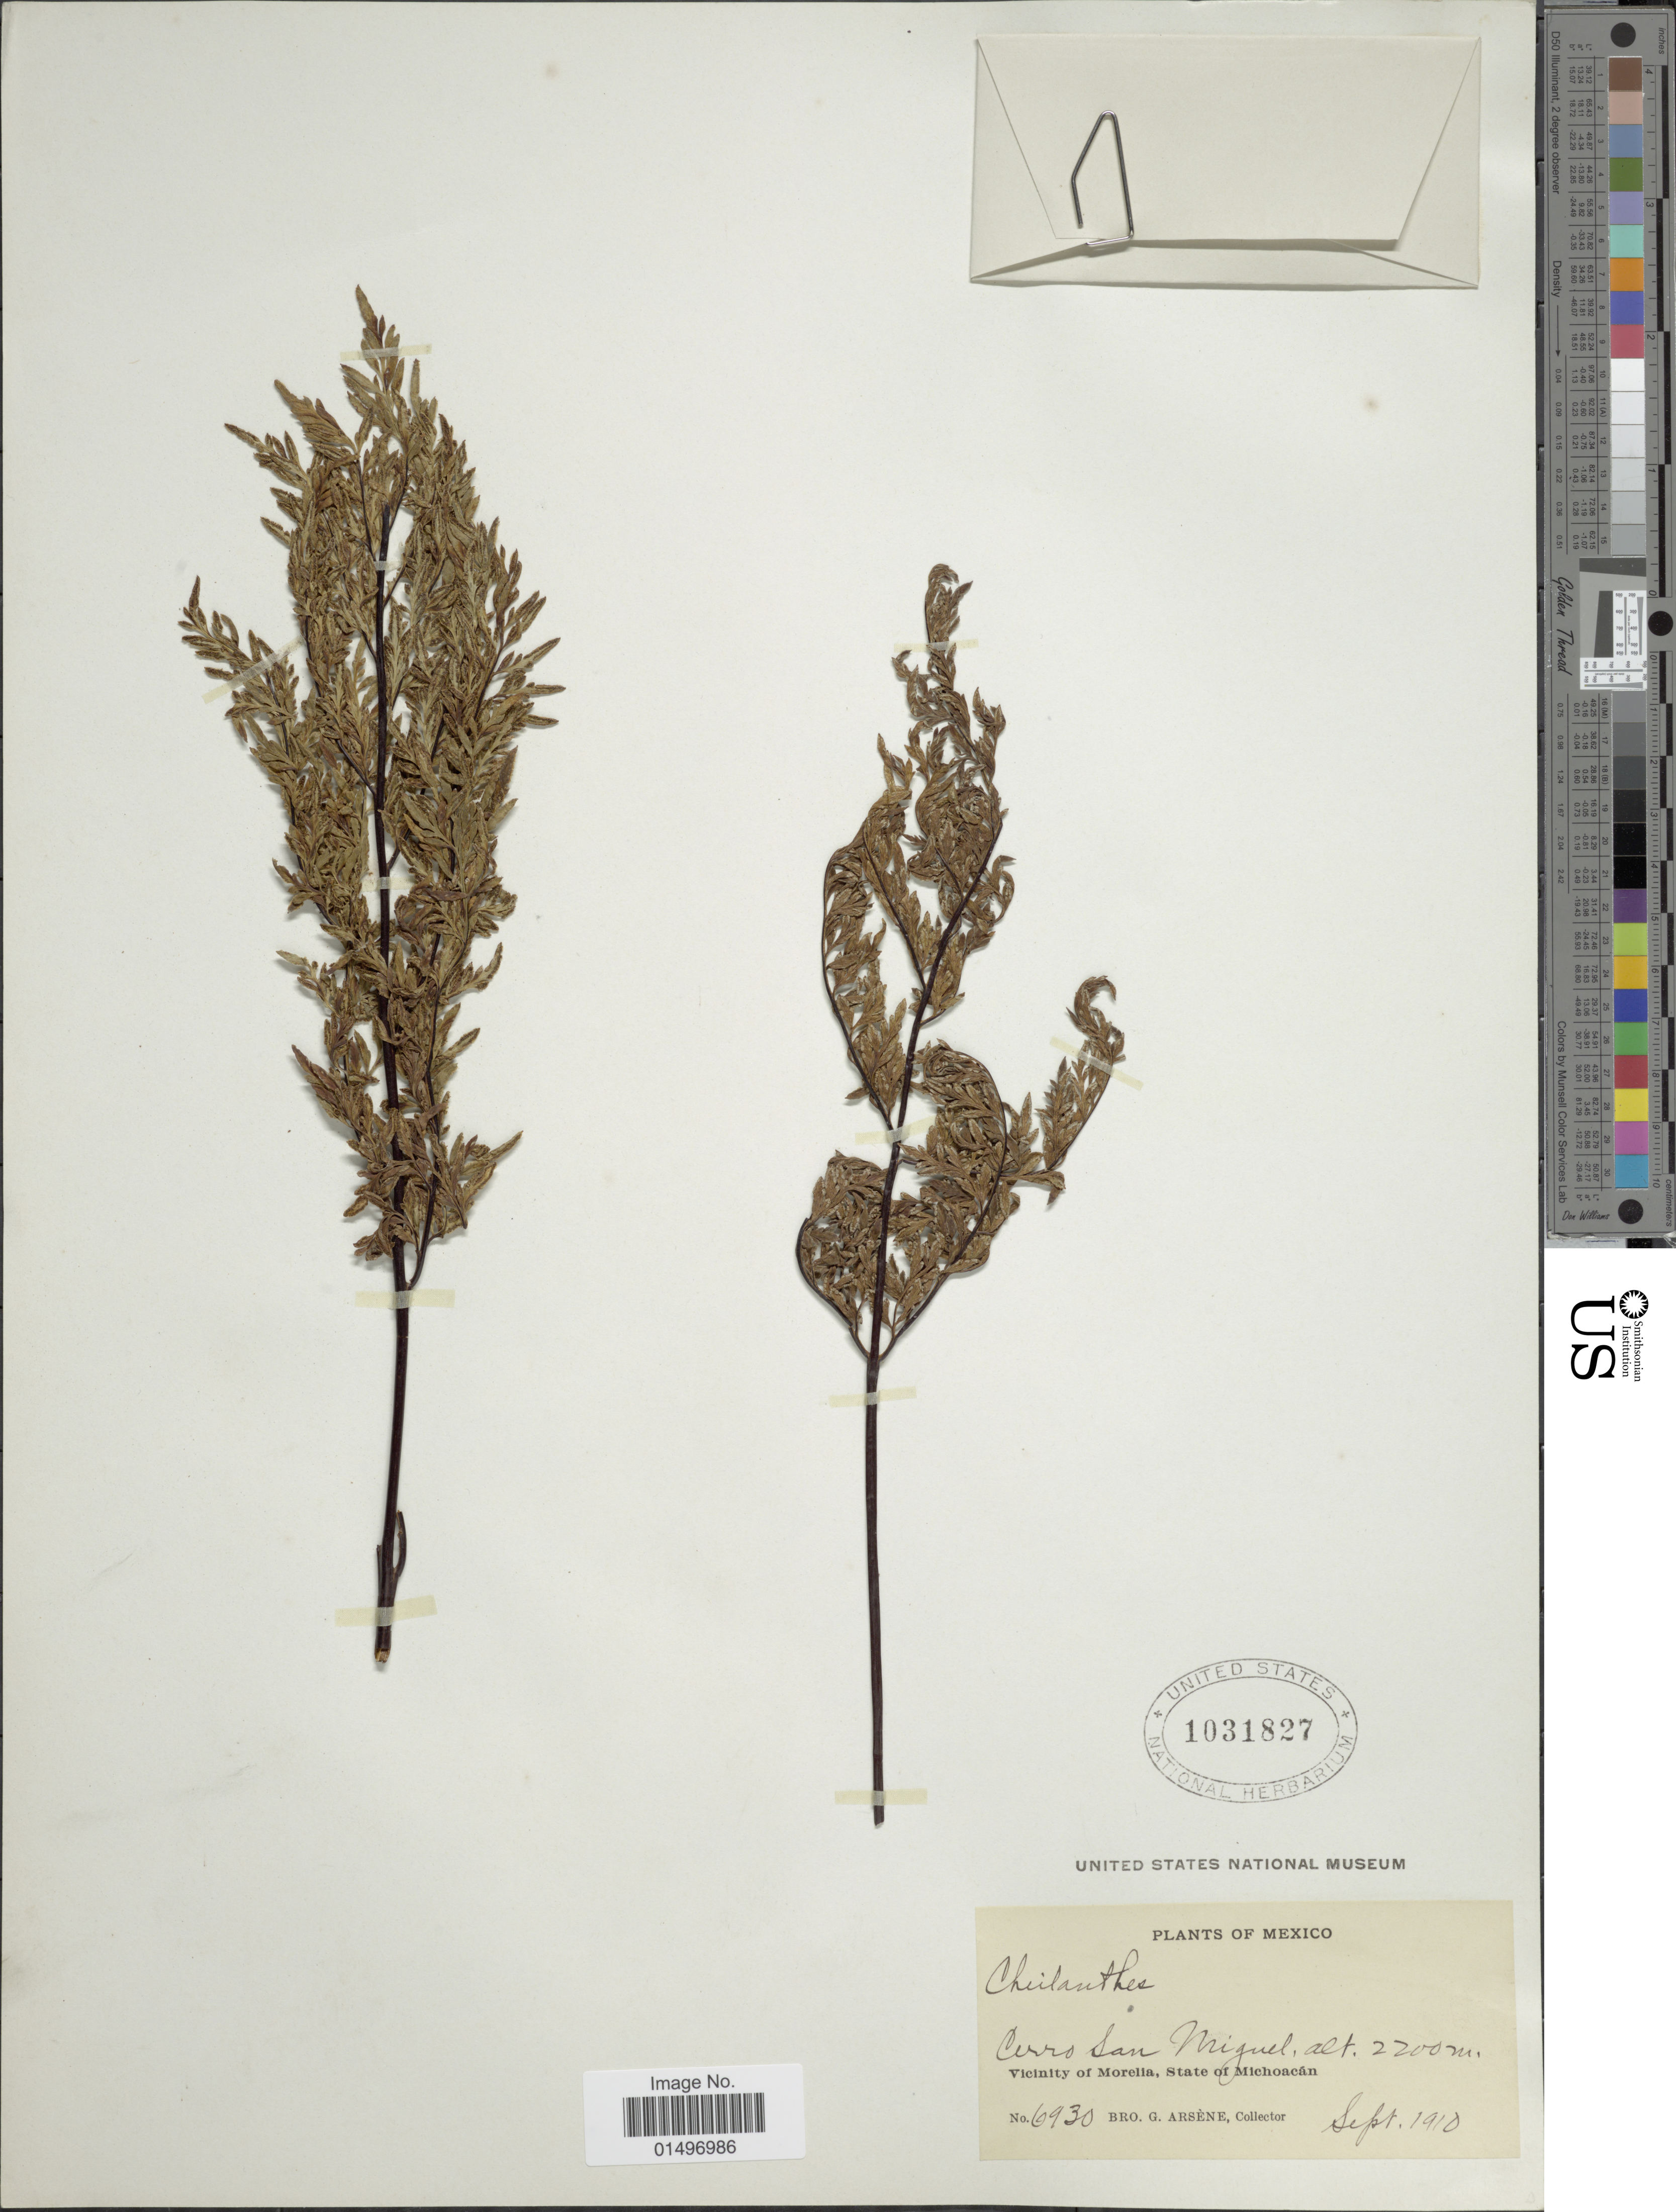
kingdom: Plantae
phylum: Tracheophyta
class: Polypodiopsida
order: Polypodiales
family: Pteridaceae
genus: Gaga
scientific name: Gaga chaerophylla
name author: (Mart. & Ikonn.-Gal.) Fay W. Li & Windham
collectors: Bro. G. Arsène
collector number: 6930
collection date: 1910-09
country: Mexico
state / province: Michoacán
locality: Mexico, Vicinity of Morelia, cerro San Miguel.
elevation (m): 2200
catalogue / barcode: US 1031827